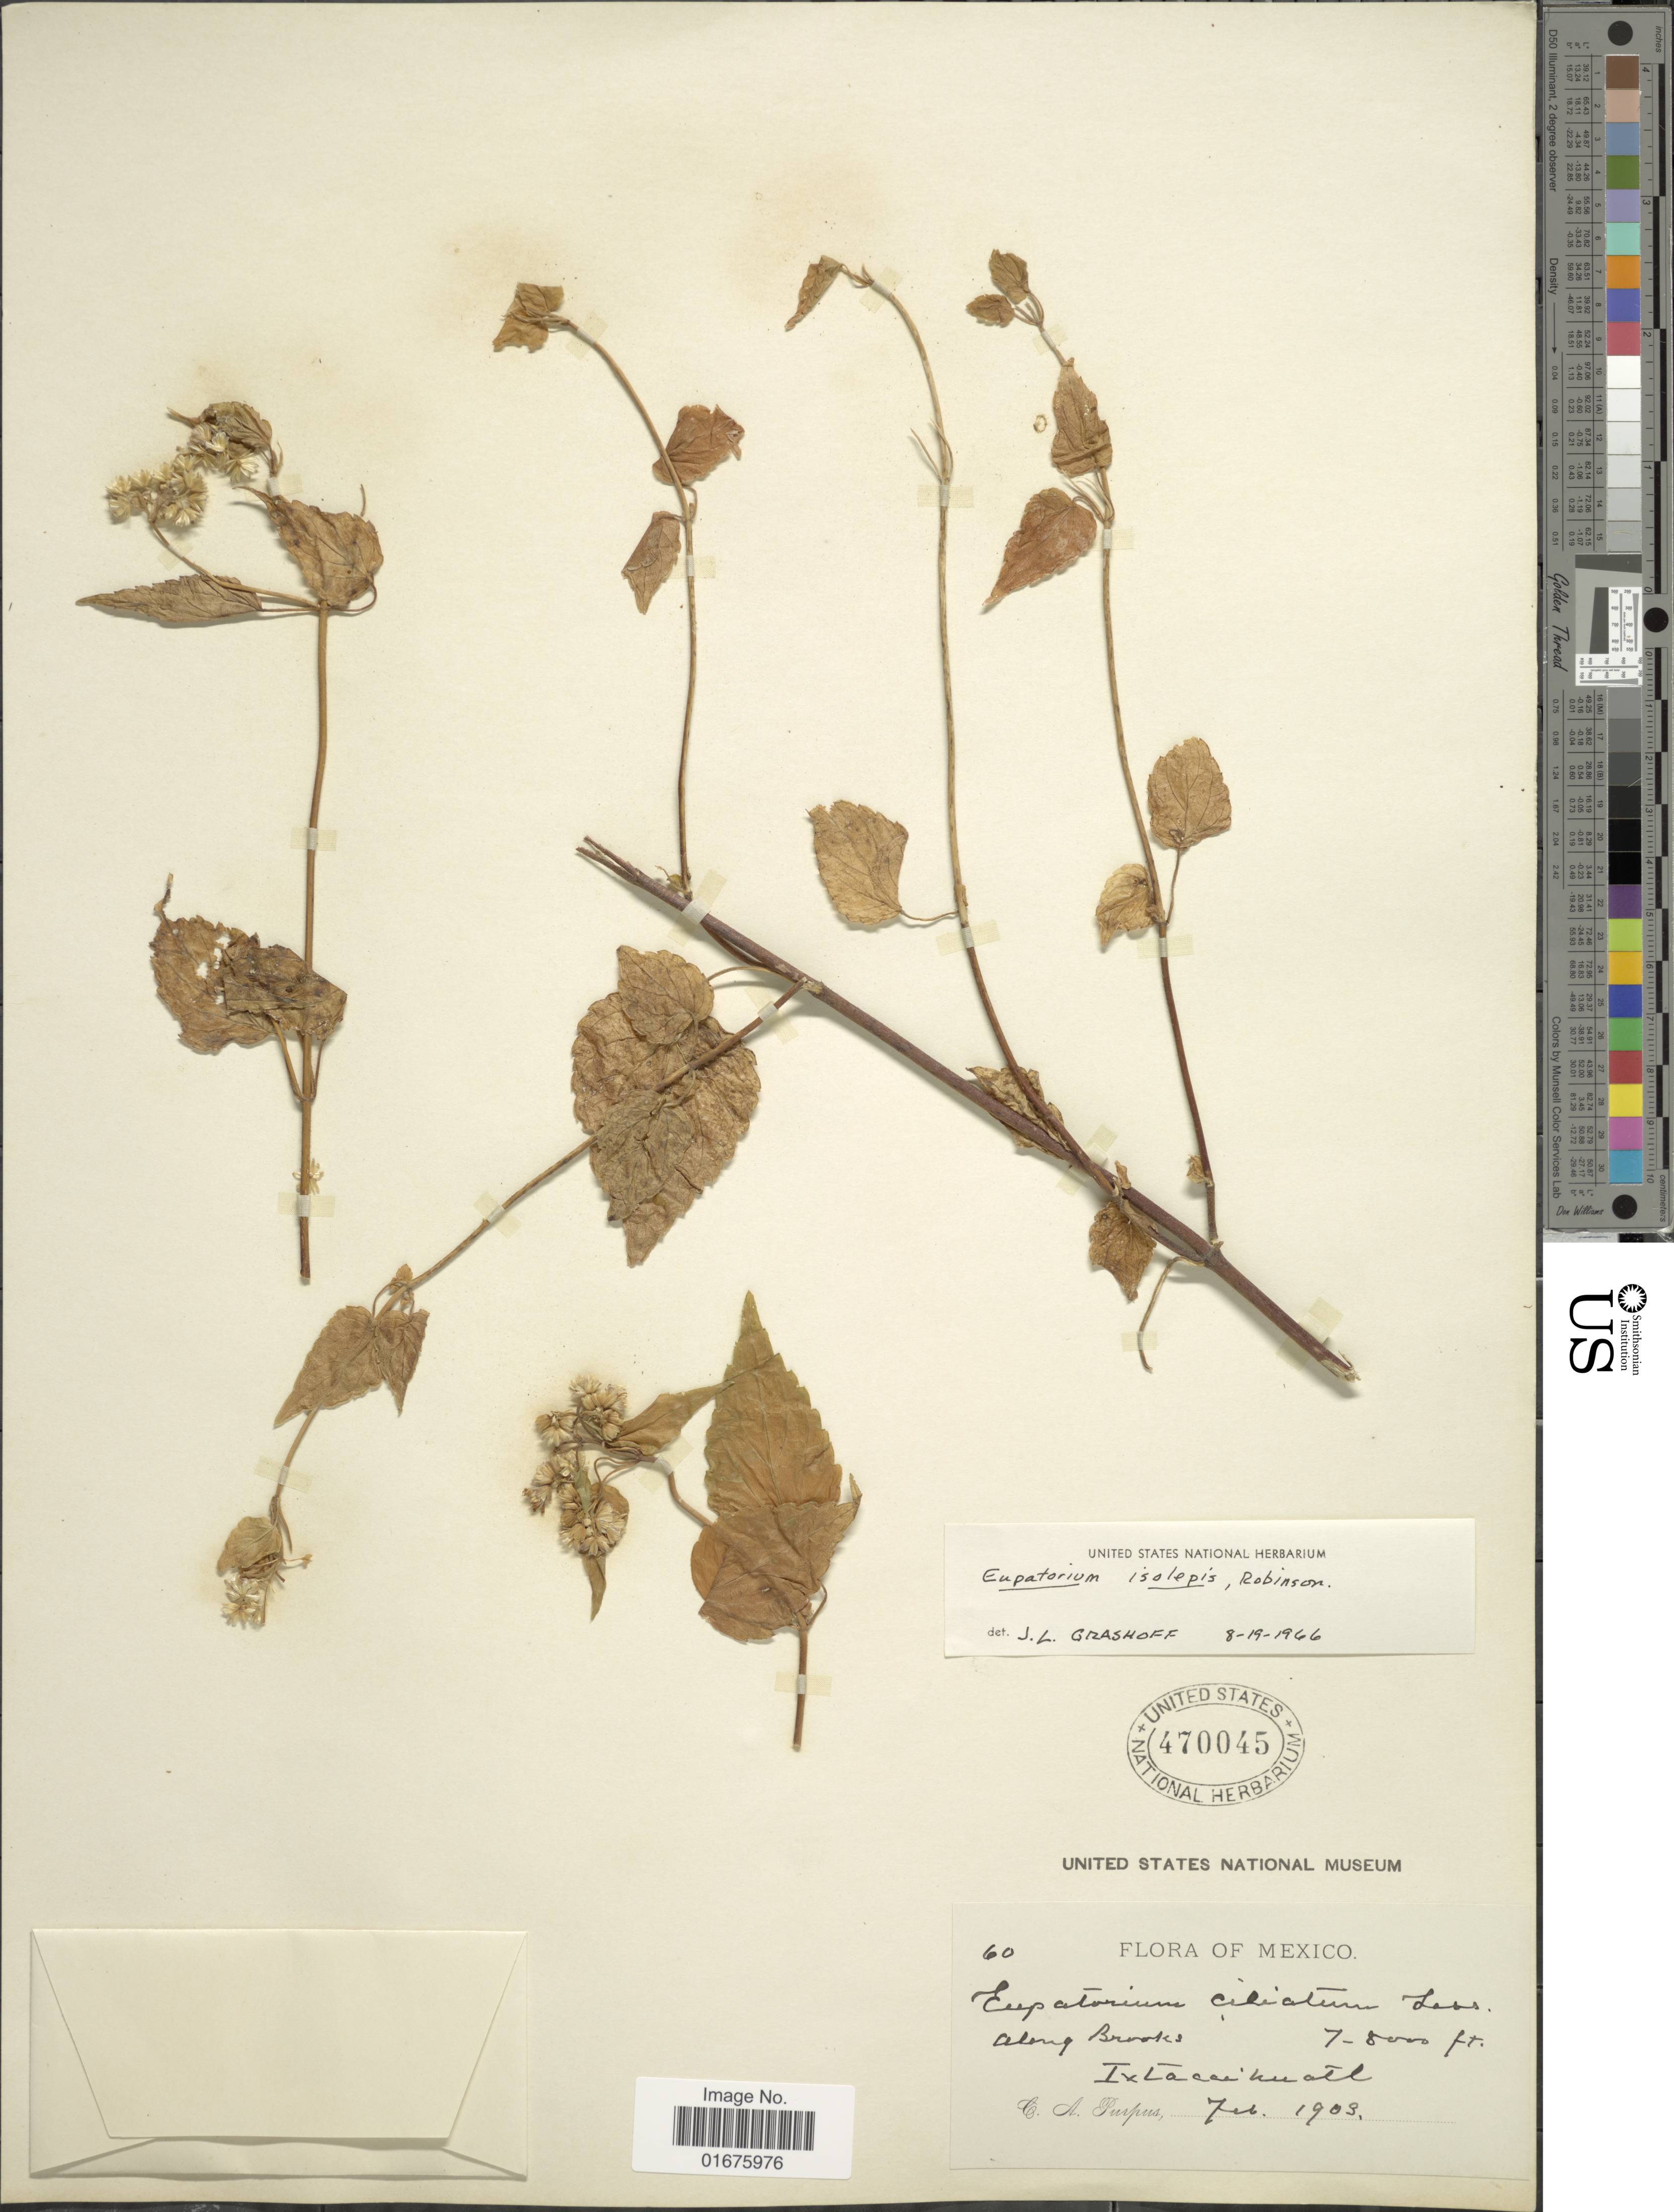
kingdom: Plantae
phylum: Tracheophyta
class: Magnoliopsida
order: Asterales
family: Asteraceae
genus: Ageratina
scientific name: Ageratina isolepis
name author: (B.L. Rob.) R.M. King & H. Rob.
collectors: C. A. Purpus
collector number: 60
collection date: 1903-02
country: Mexico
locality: Along Brooks, Ixtacaihuatl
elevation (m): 2134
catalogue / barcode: US 470045